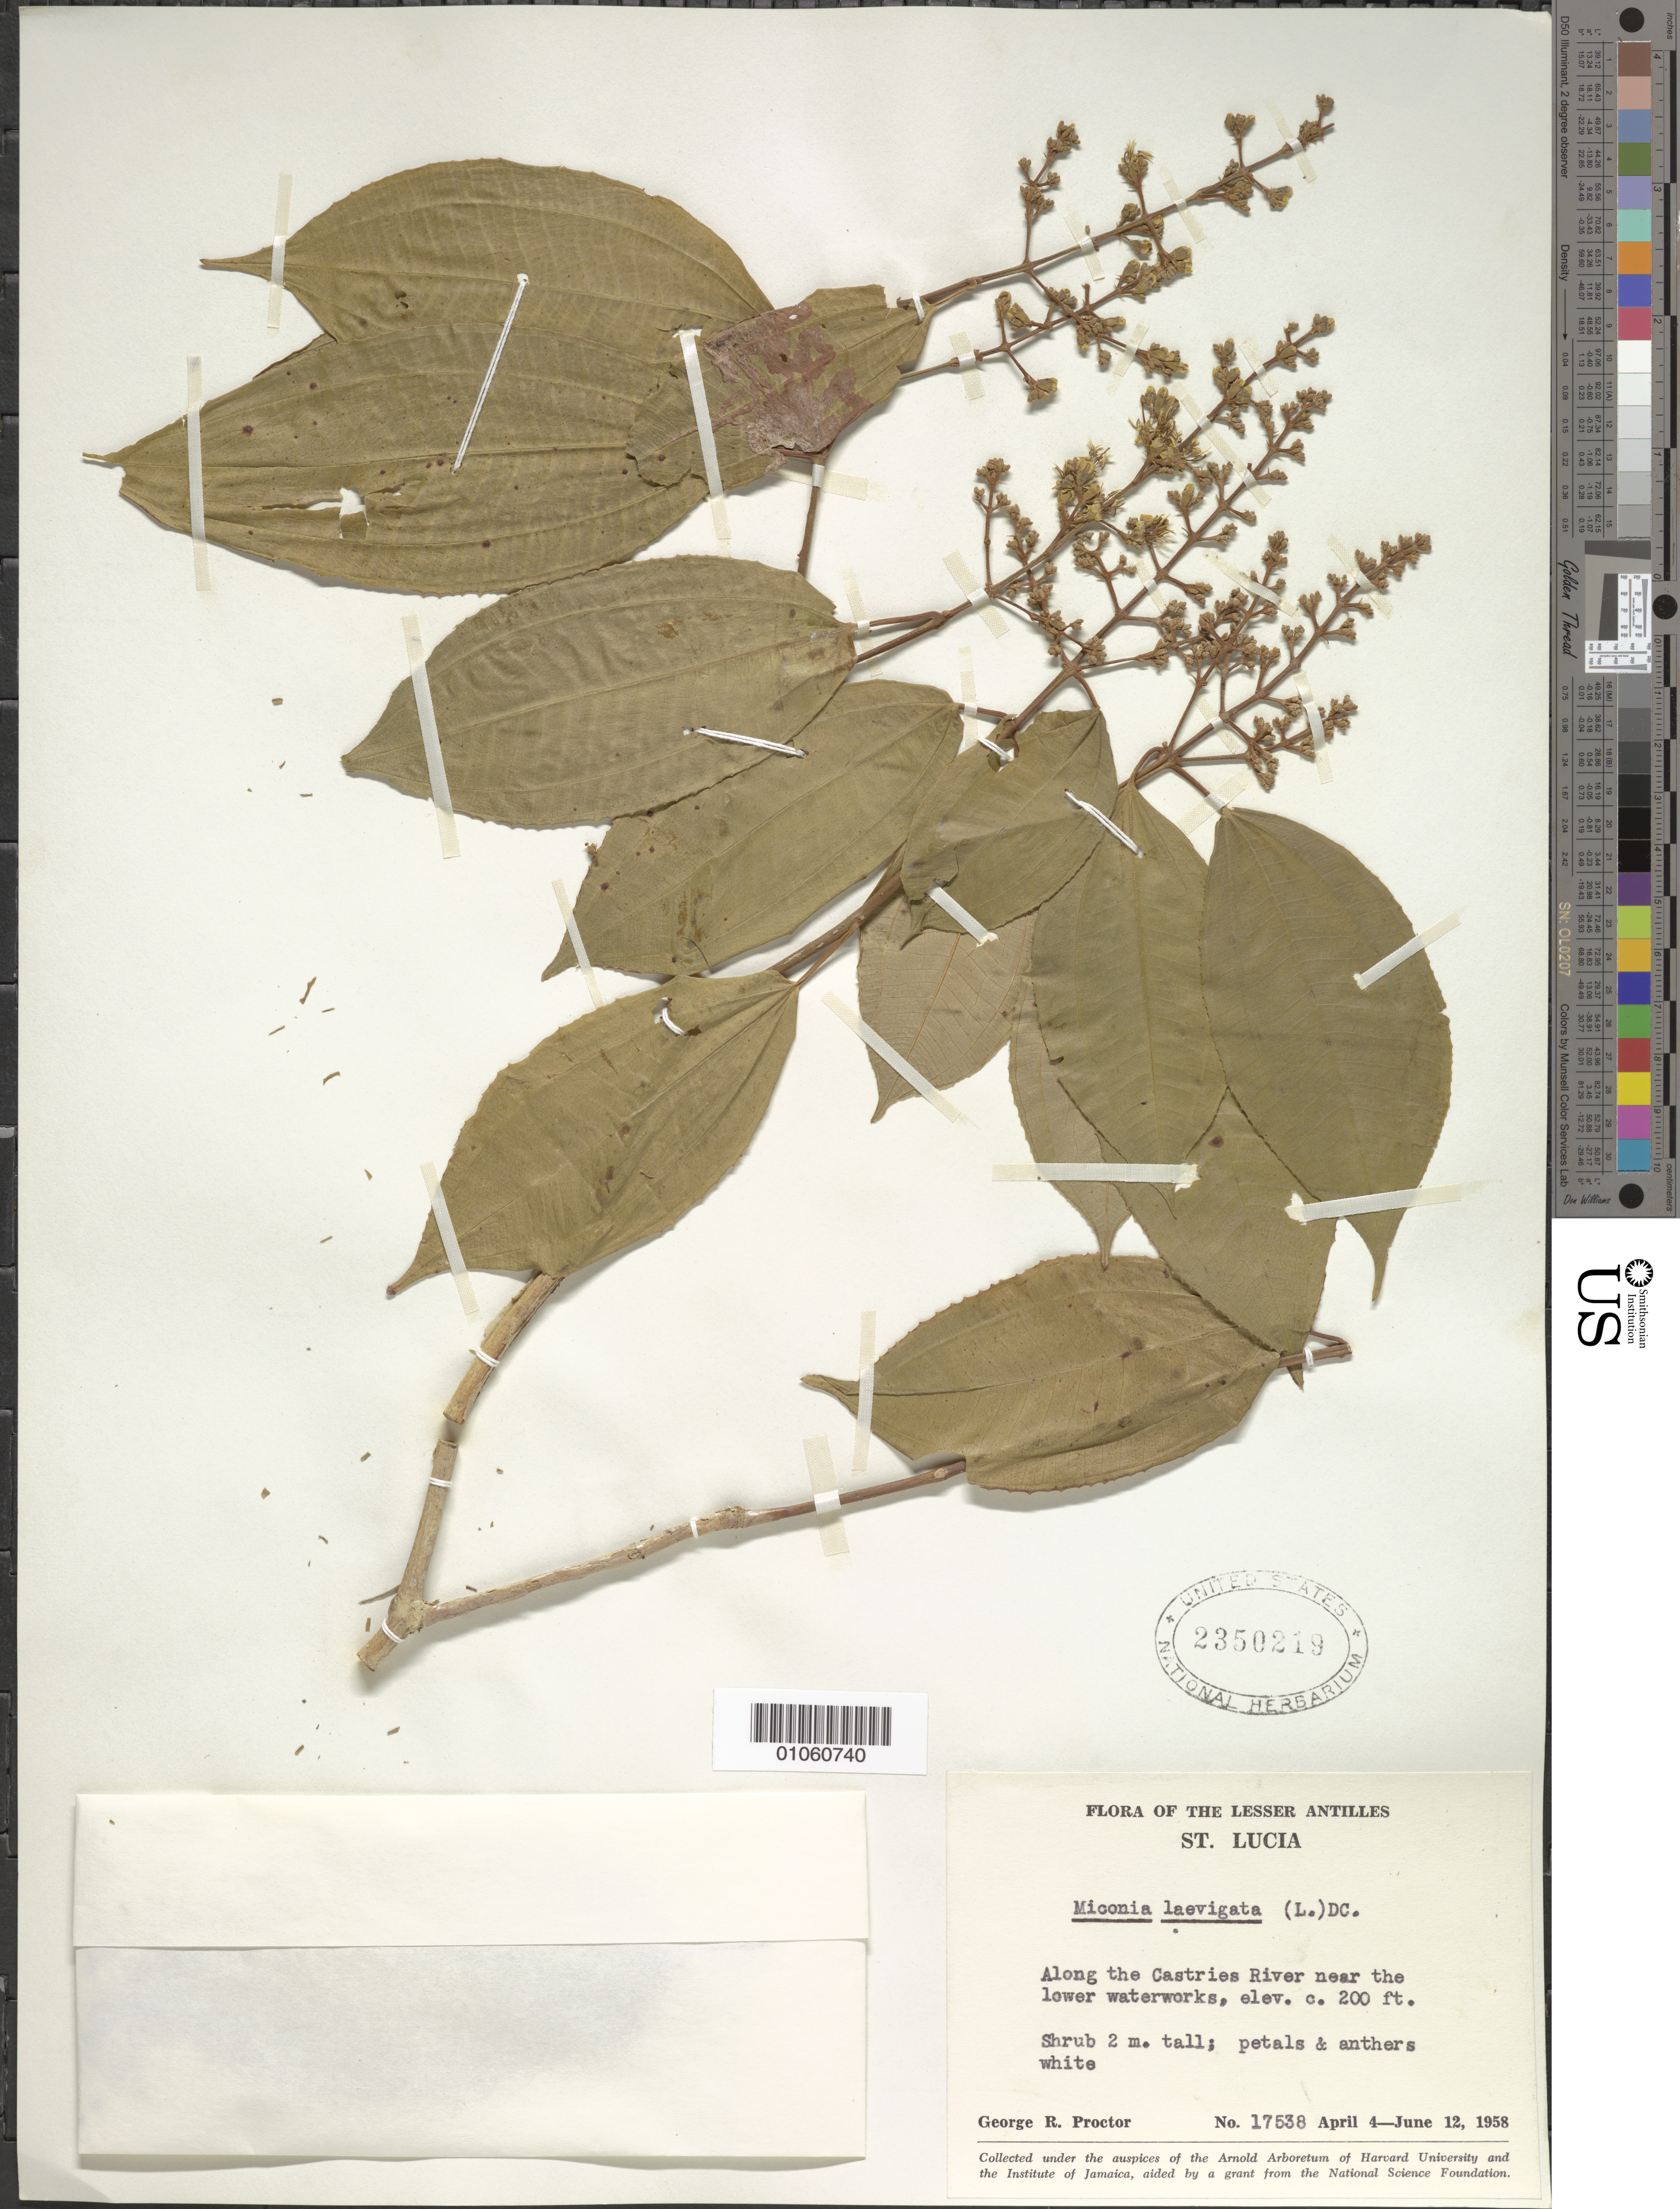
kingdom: Plantae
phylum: Tracheophyta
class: Magnoliopsida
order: Myrtales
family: Melastomataceae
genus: Miconia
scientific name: Miconia laevigata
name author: (L.) D. Don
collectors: G. R. Proctor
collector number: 17538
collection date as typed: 04 Apr 1958 to 12 Jun 1958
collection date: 1958-04-04/1958-06-12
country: St. Lucia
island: St. Lucia I.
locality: Castries River near the waterworks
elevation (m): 61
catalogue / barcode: US 2350219